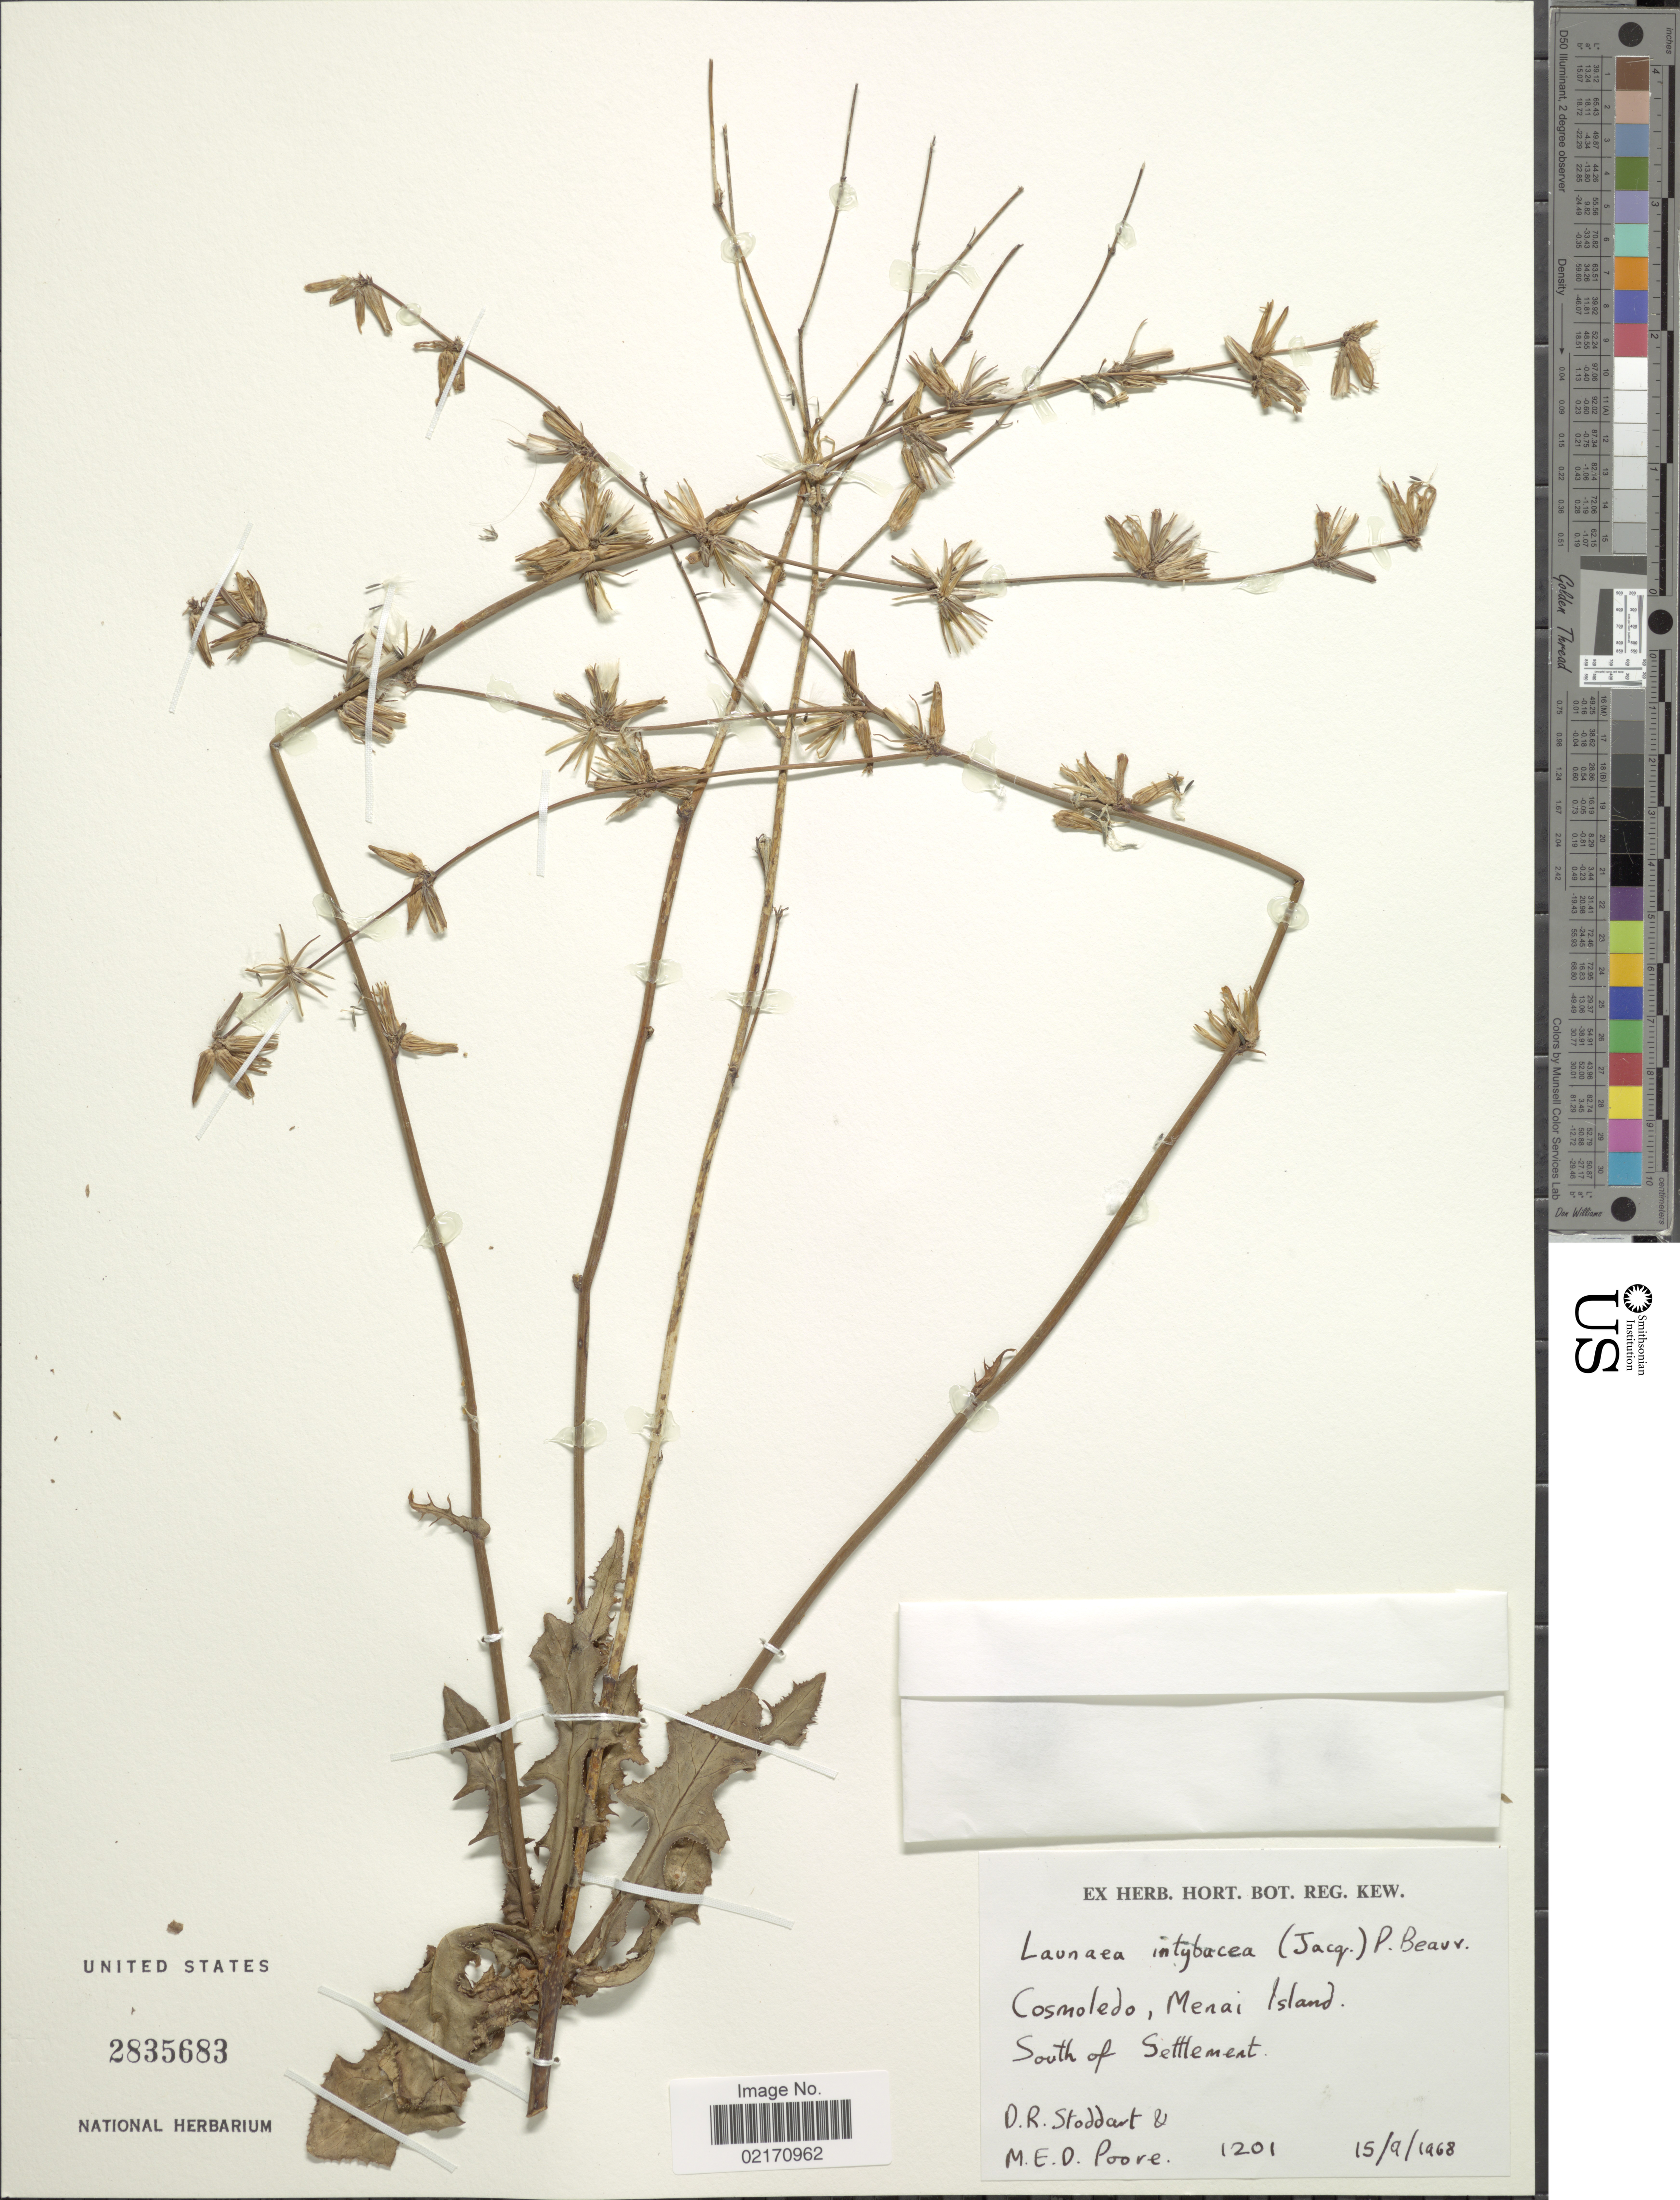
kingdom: Plantae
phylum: Tracheophyta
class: Magnoliopsida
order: Asterales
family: Asteraceae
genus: Launaea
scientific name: Launaea intybacea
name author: (Jacq.) Beauverd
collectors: D. R. Stoddart & M. E. D. Poore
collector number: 1201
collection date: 1968-09-15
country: Seychelles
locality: Cosmoledo, Menai Island, sorth of Settlement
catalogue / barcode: US 2835683